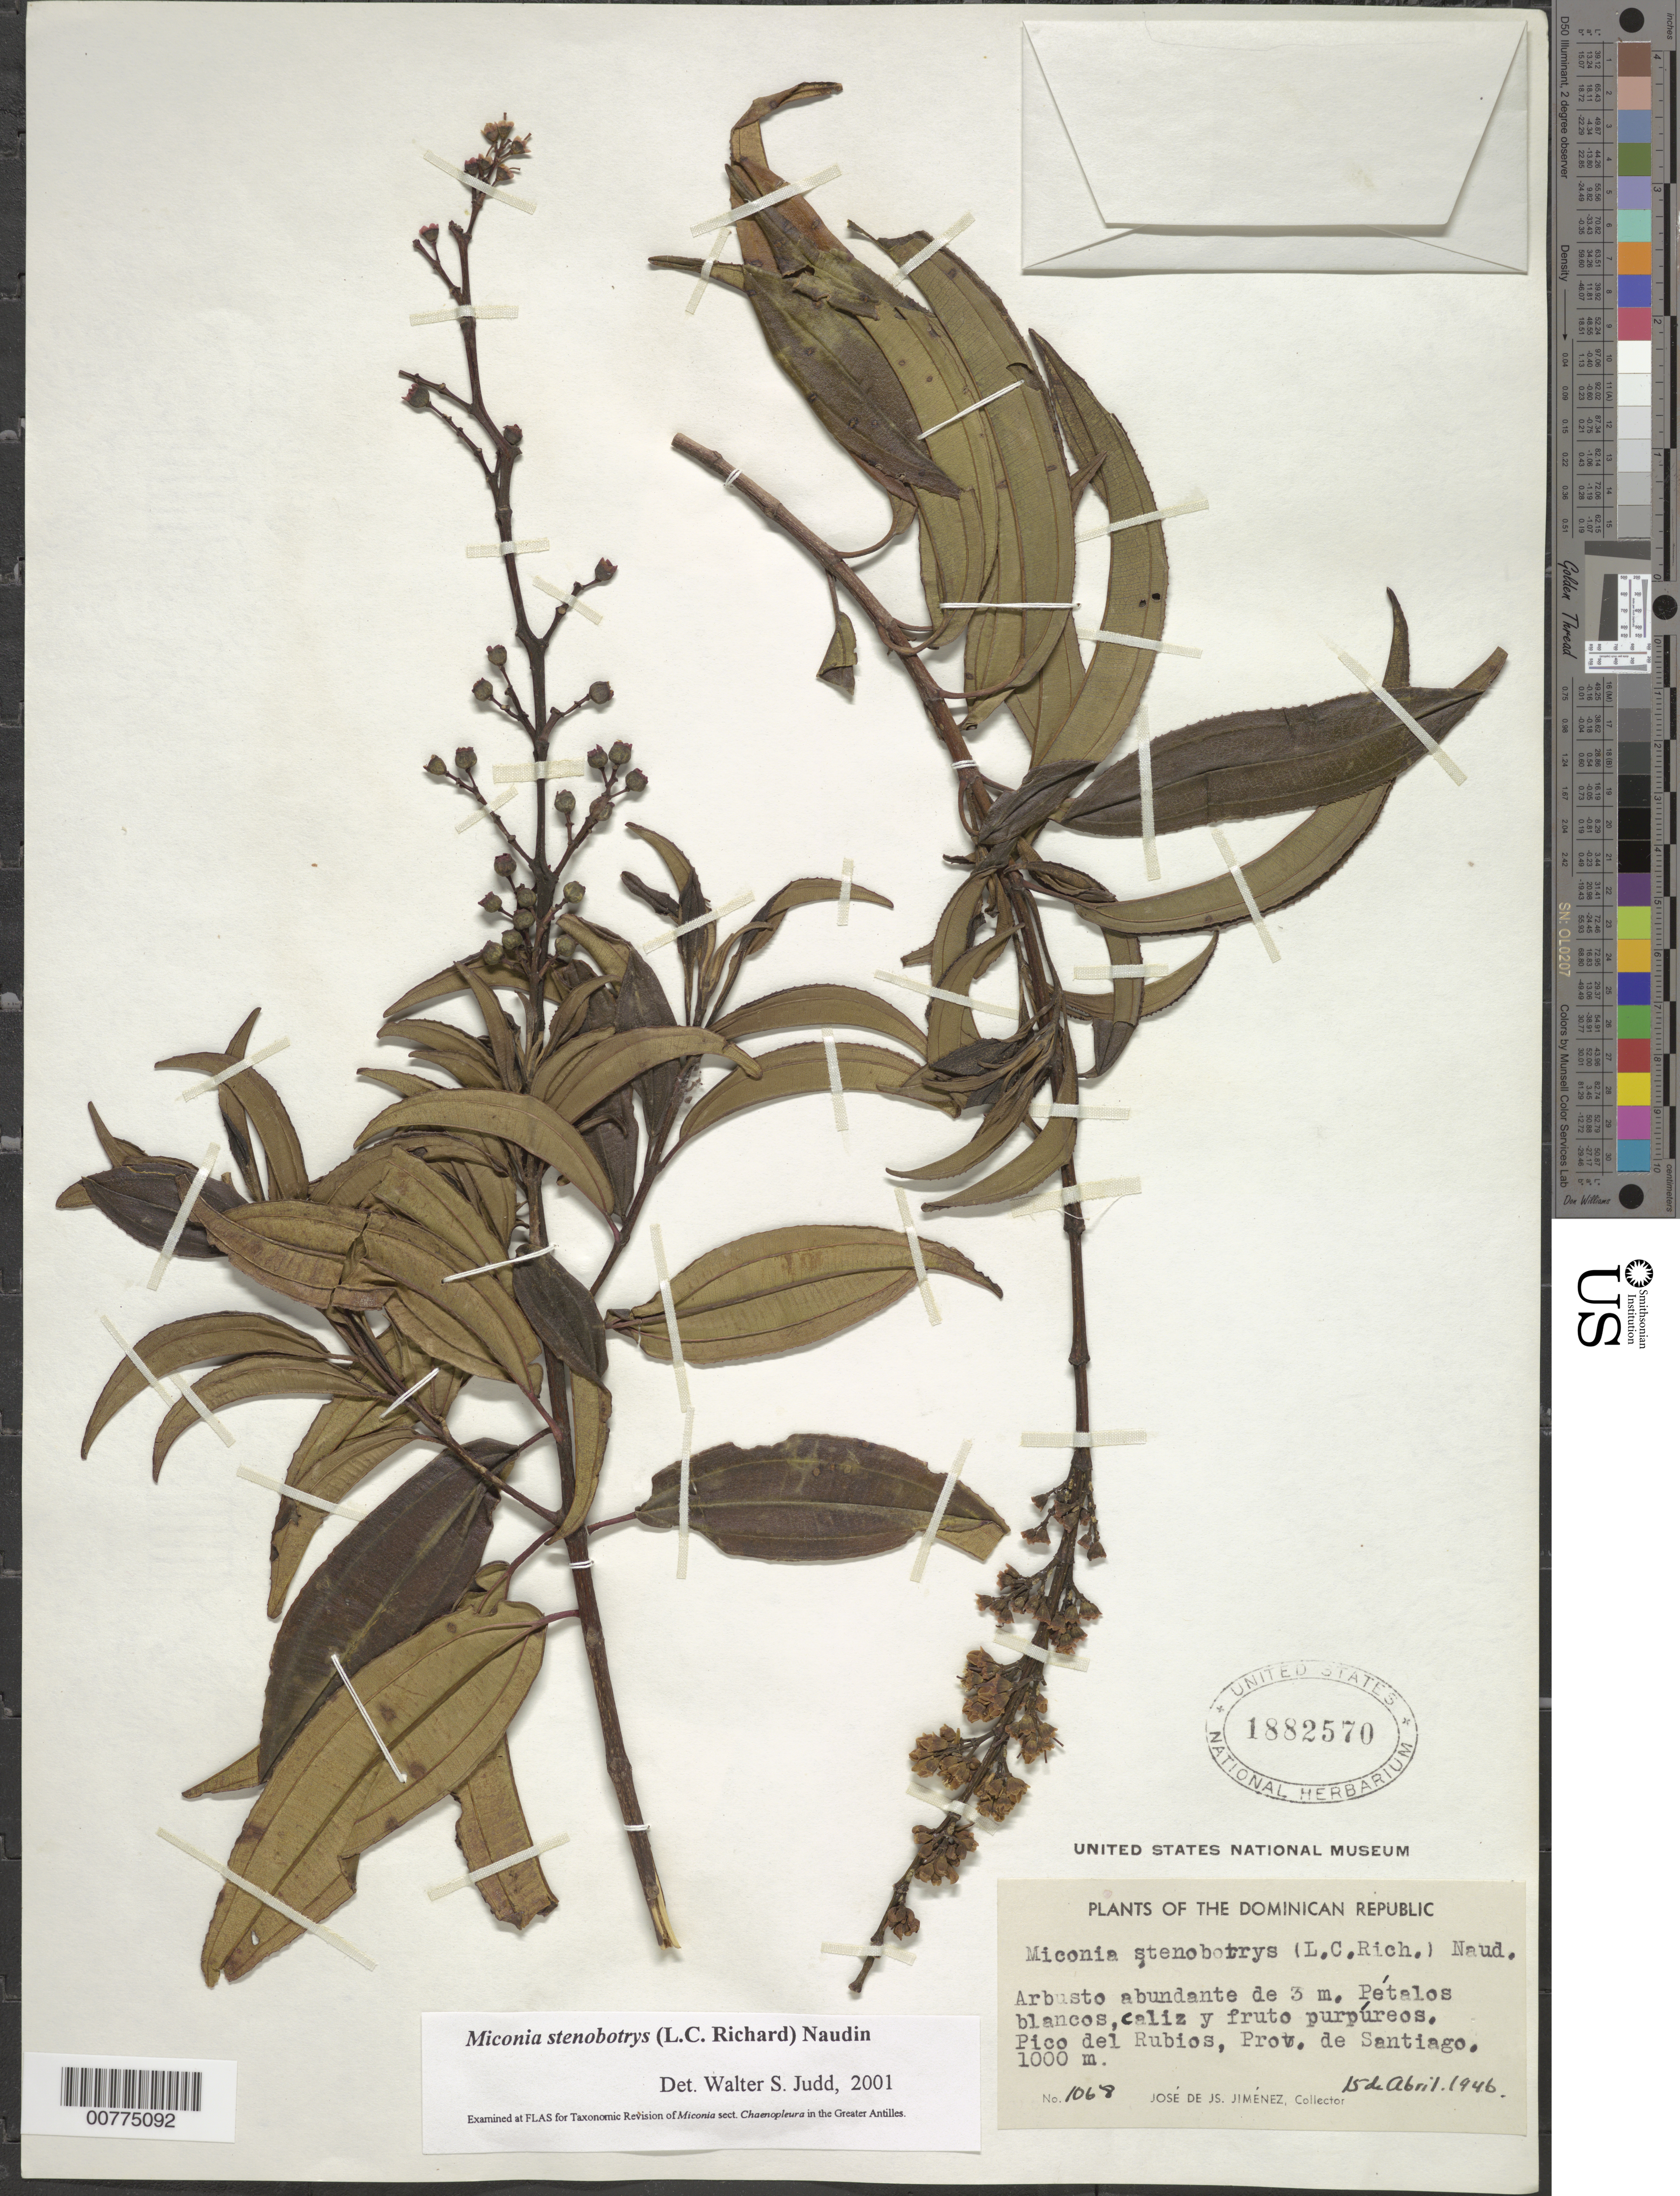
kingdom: Plantae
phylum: Tracheophyta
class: Magnoliopsida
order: Myrtales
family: Melastomataceae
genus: Miconia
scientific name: Miconia stenobotrys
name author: (Rich.) Naudin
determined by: Judd, Walter S.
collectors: J. J. Jiménez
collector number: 1068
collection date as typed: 15 Apr 1946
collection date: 1946-04-15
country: Dominican Republic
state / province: Santiago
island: Hispaniola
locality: El Rubio Peak.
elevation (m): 1000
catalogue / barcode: US 1882570